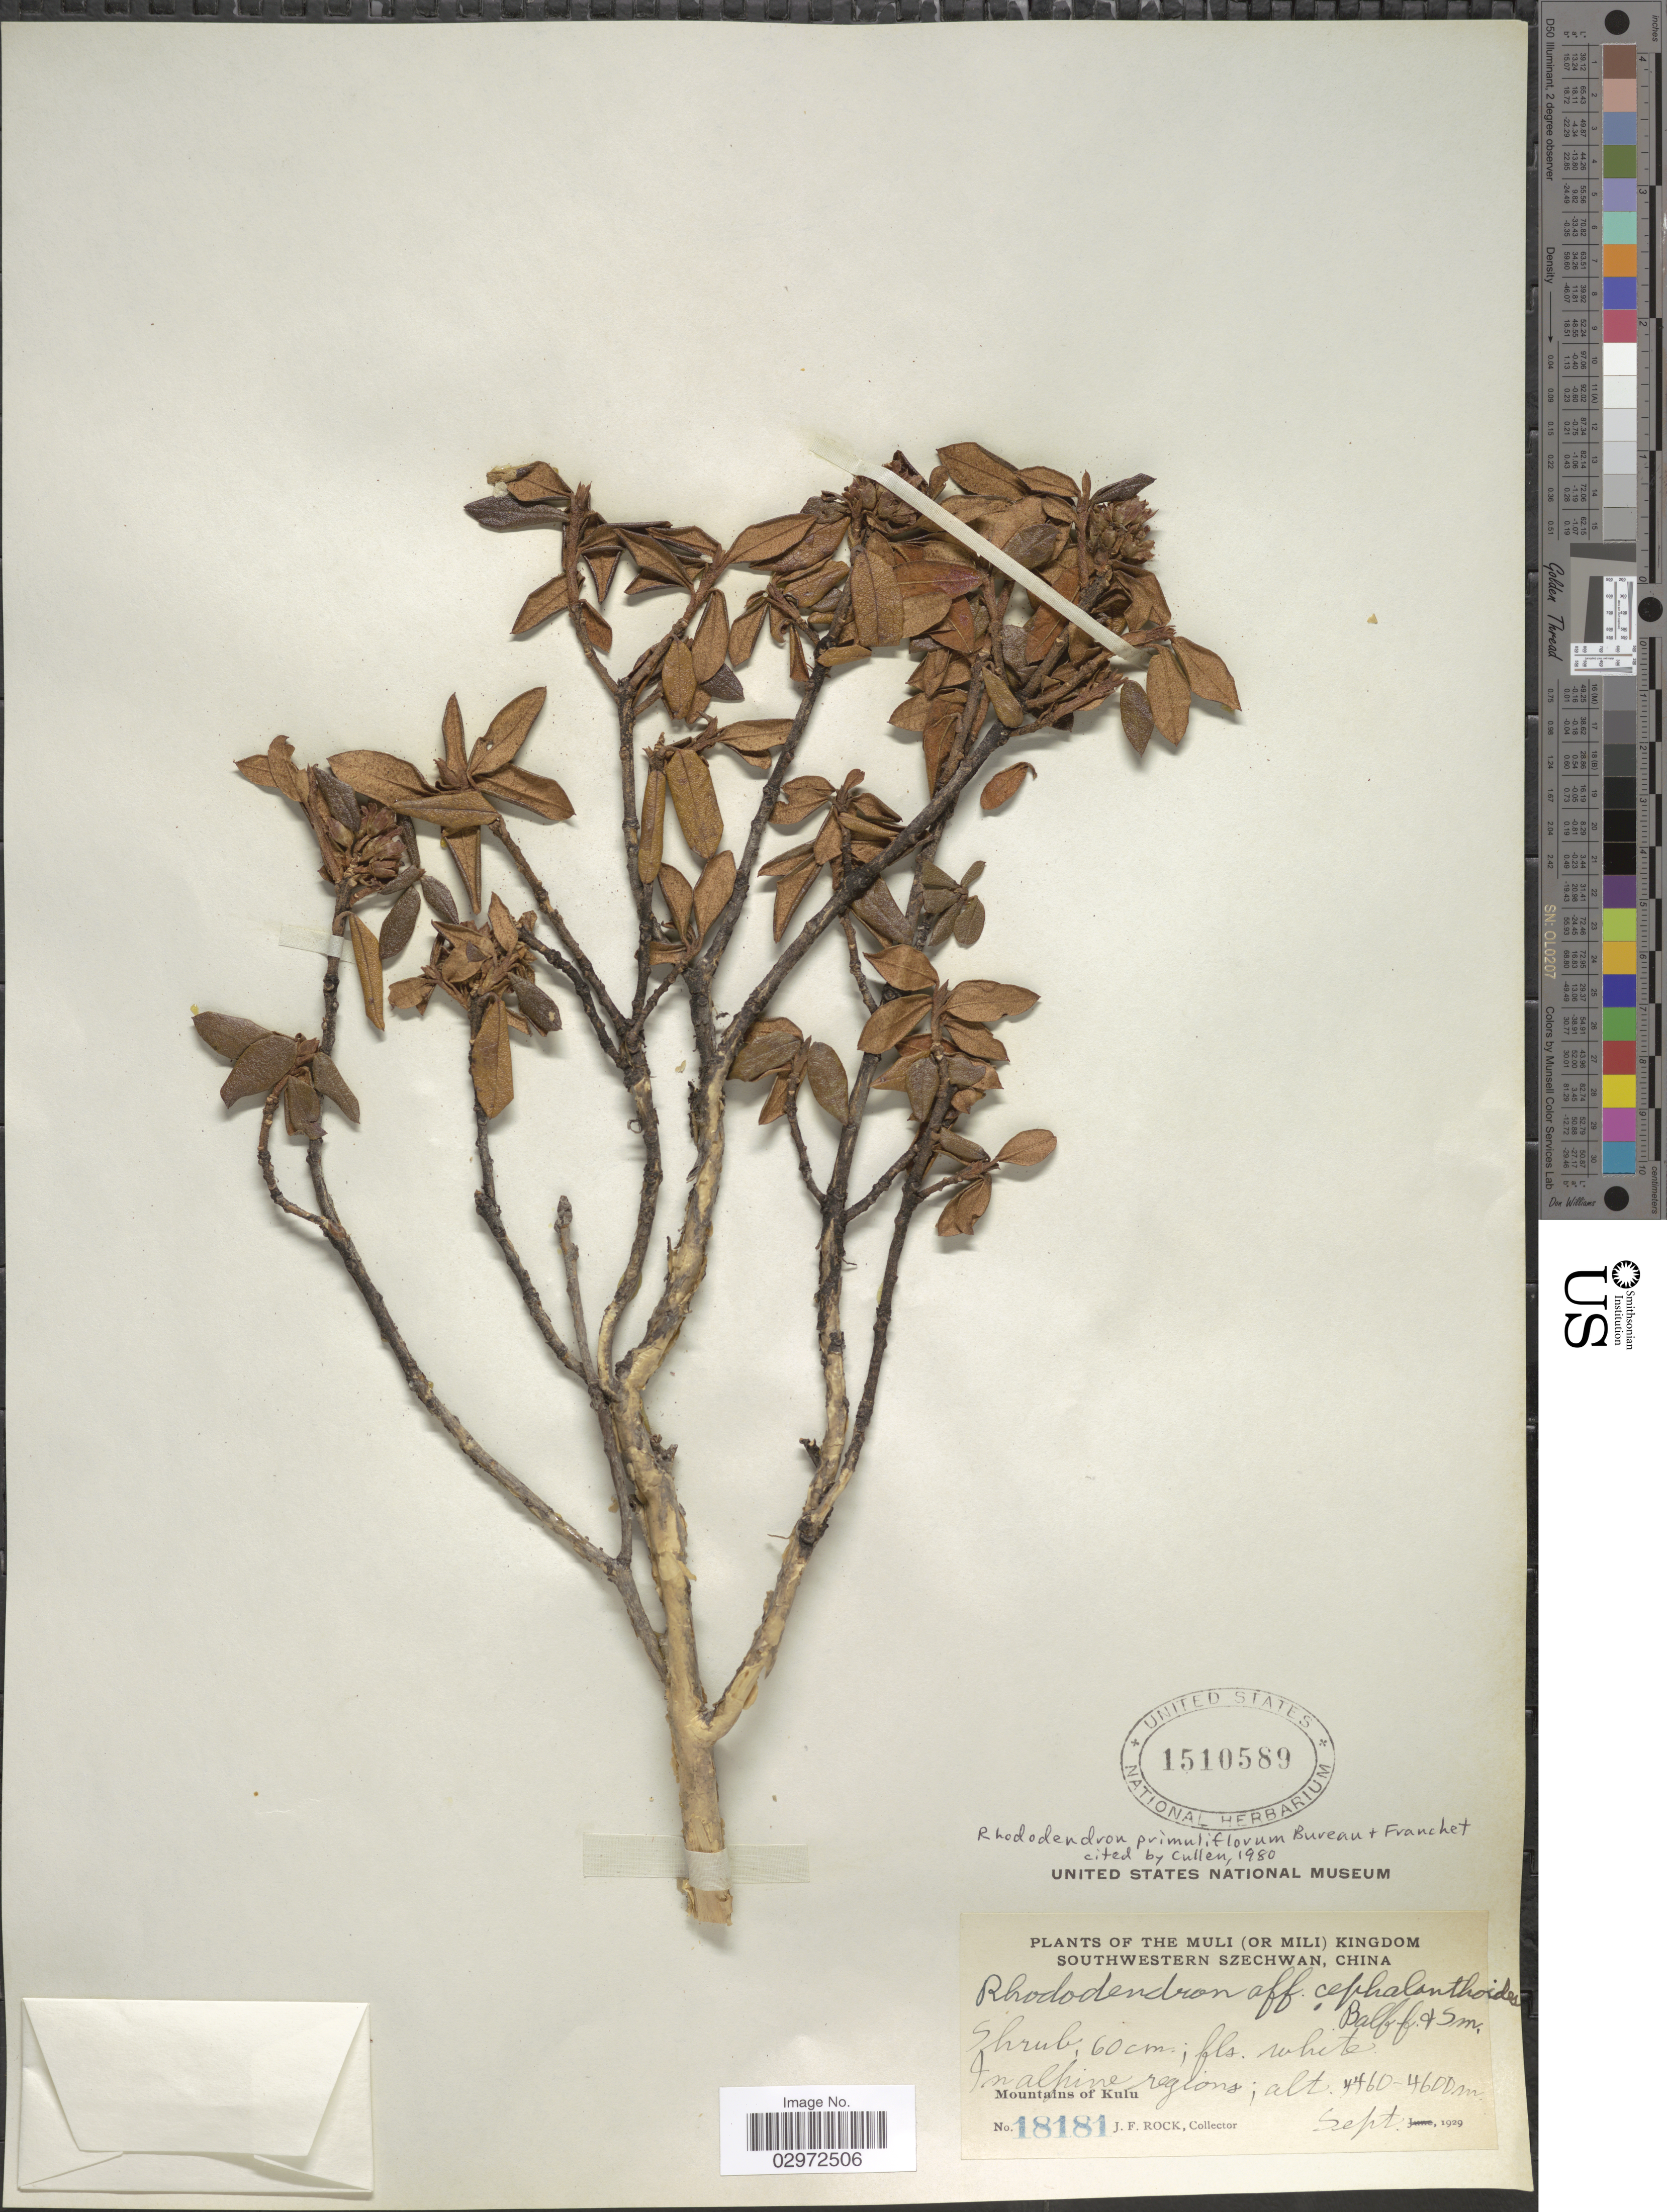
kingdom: Plantae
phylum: Tracheophyta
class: Magnoliopsida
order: Ericales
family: Ericaceae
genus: Rhododendron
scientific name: Rhododendron primuliflorum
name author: É. Bureau & Franch.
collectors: J. Rock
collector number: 18181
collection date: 1929-09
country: China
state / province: Sichuan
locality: The Muli (Or Mili) Kingdom, Southwestern Szechuan, Mountains of Kulu.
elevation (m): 4460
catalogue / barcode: US 1510589